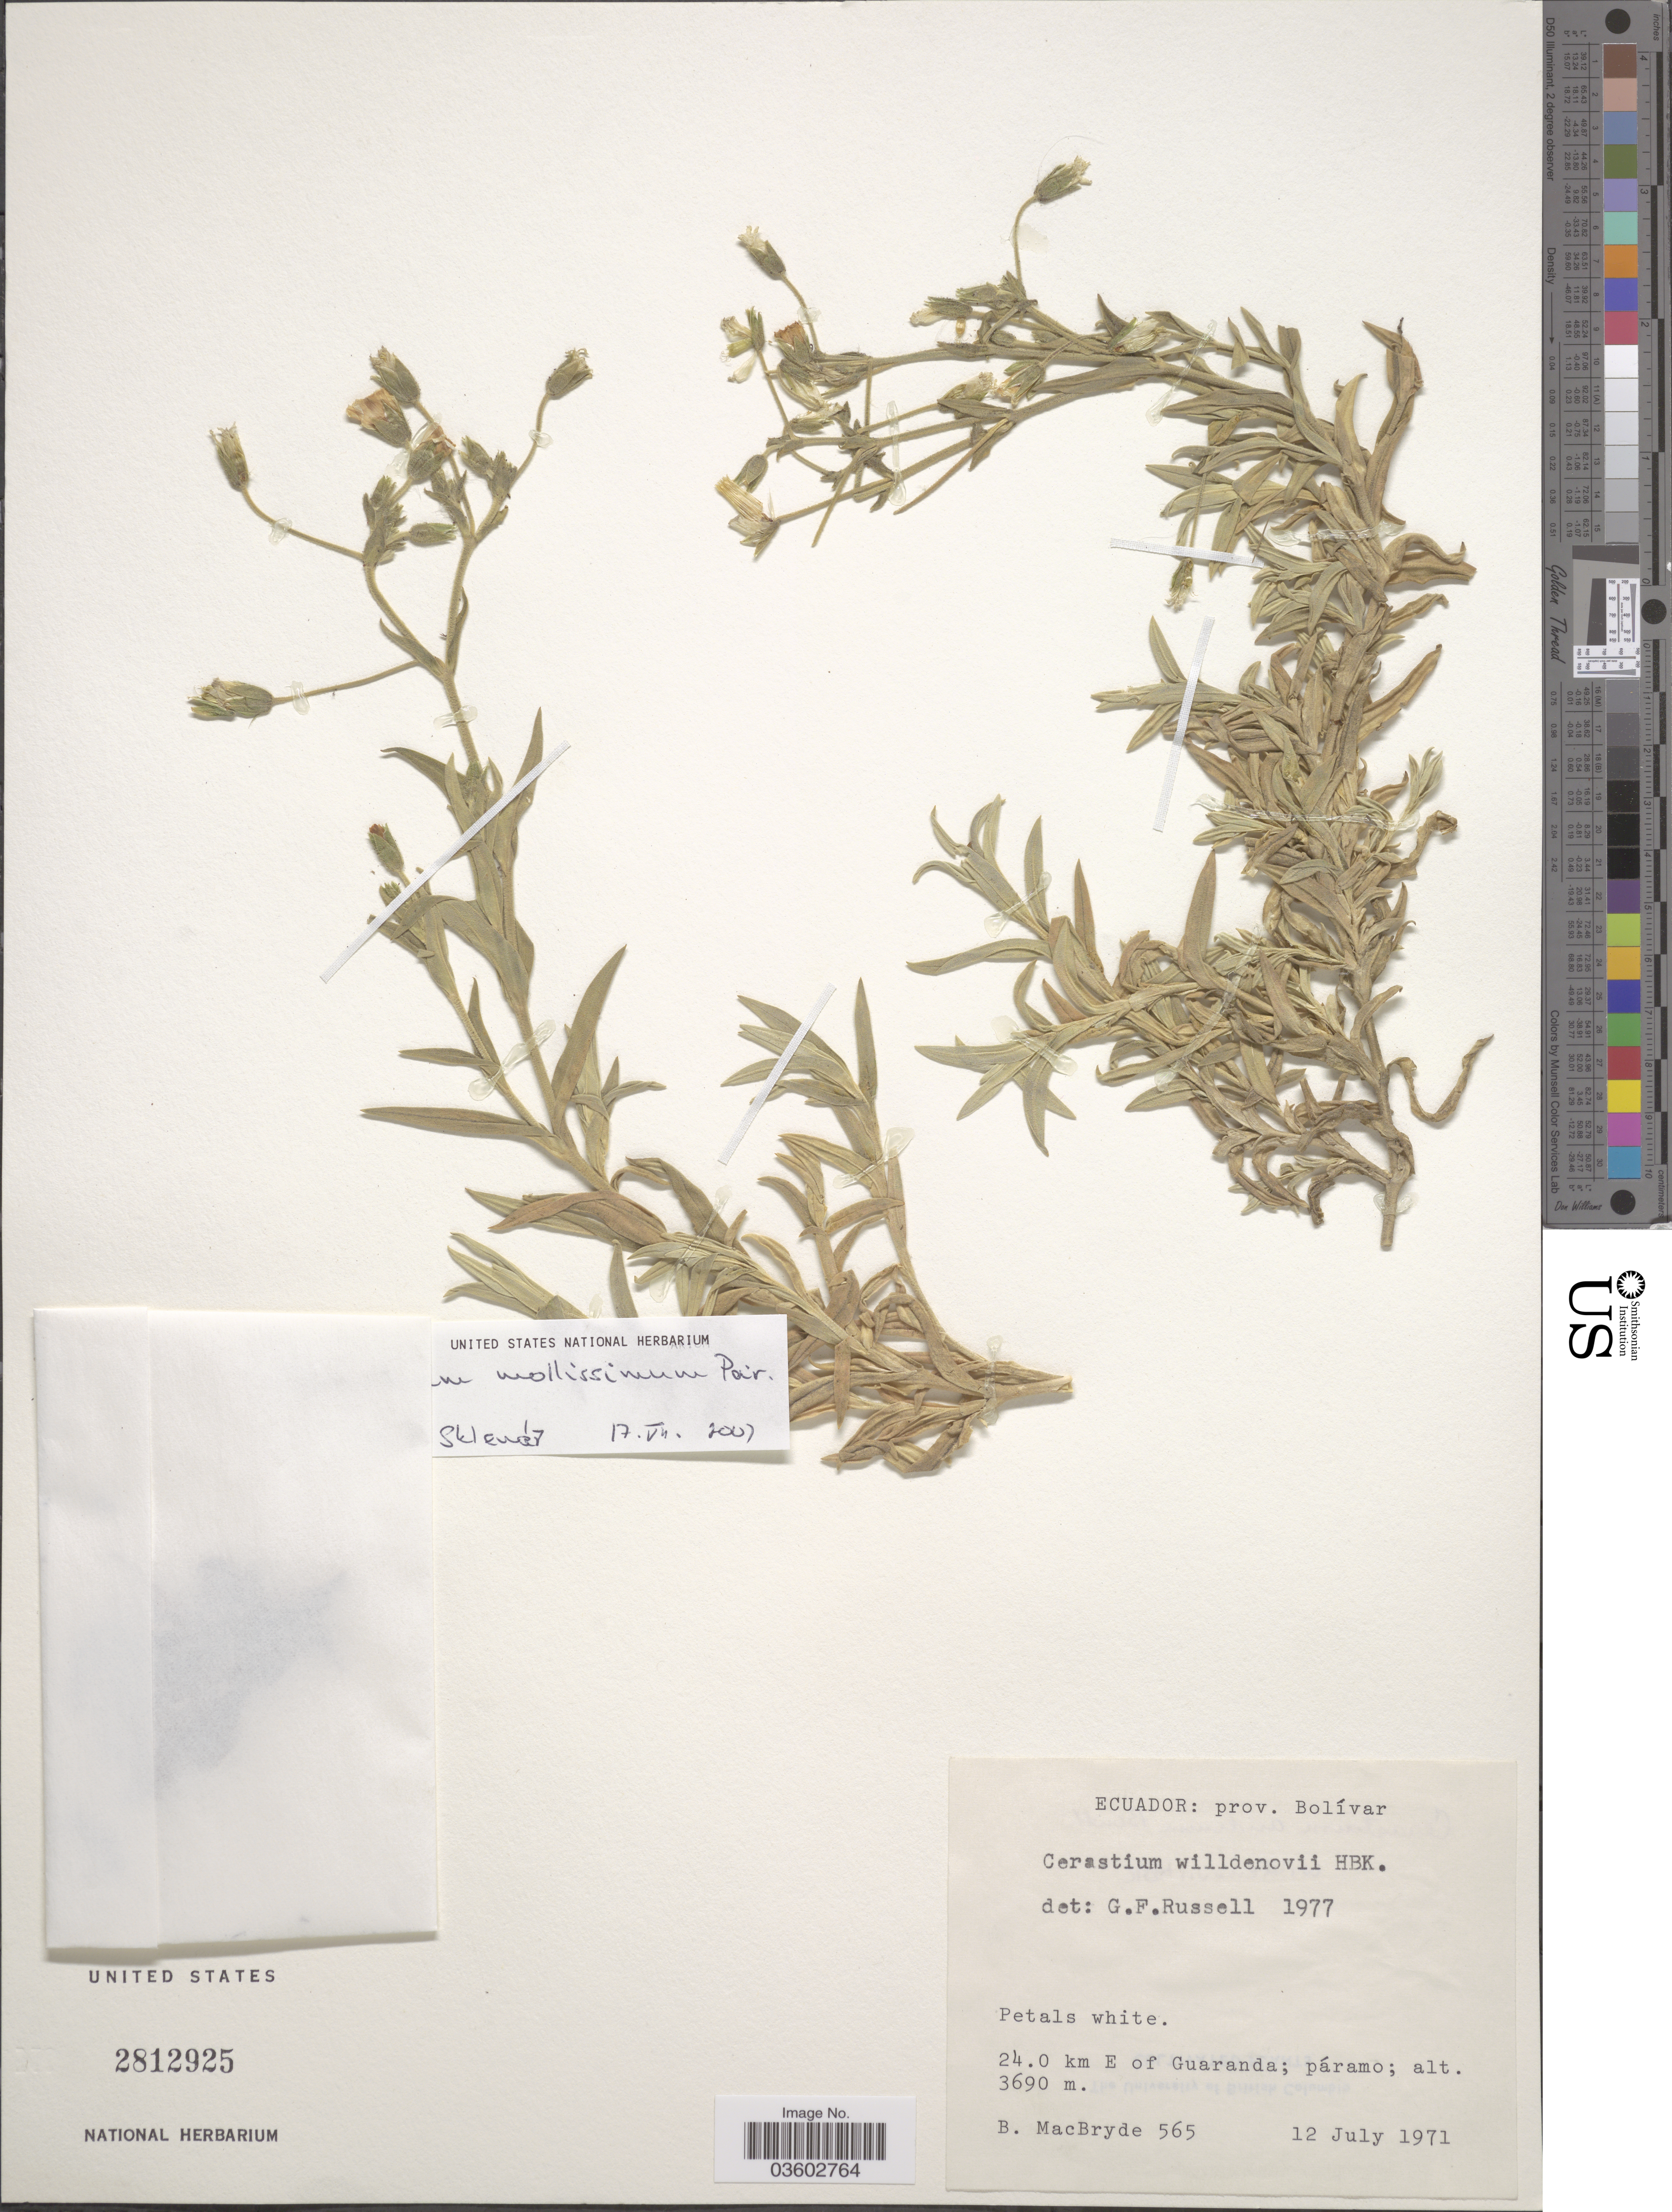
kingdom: Plantae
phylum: Tracheophyta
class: Magnoliopsida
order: Caryophyllales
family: Caryophyllaceae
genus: Cerastium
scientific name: Cerastium willdenowii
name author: Kunth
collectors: B. MacBryde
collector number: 565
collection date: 1971-07-12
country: Ecuador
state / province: Bolívar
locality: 24.0 k E of Guaranda; páramo.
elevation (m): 3690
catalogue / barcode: US 2812925